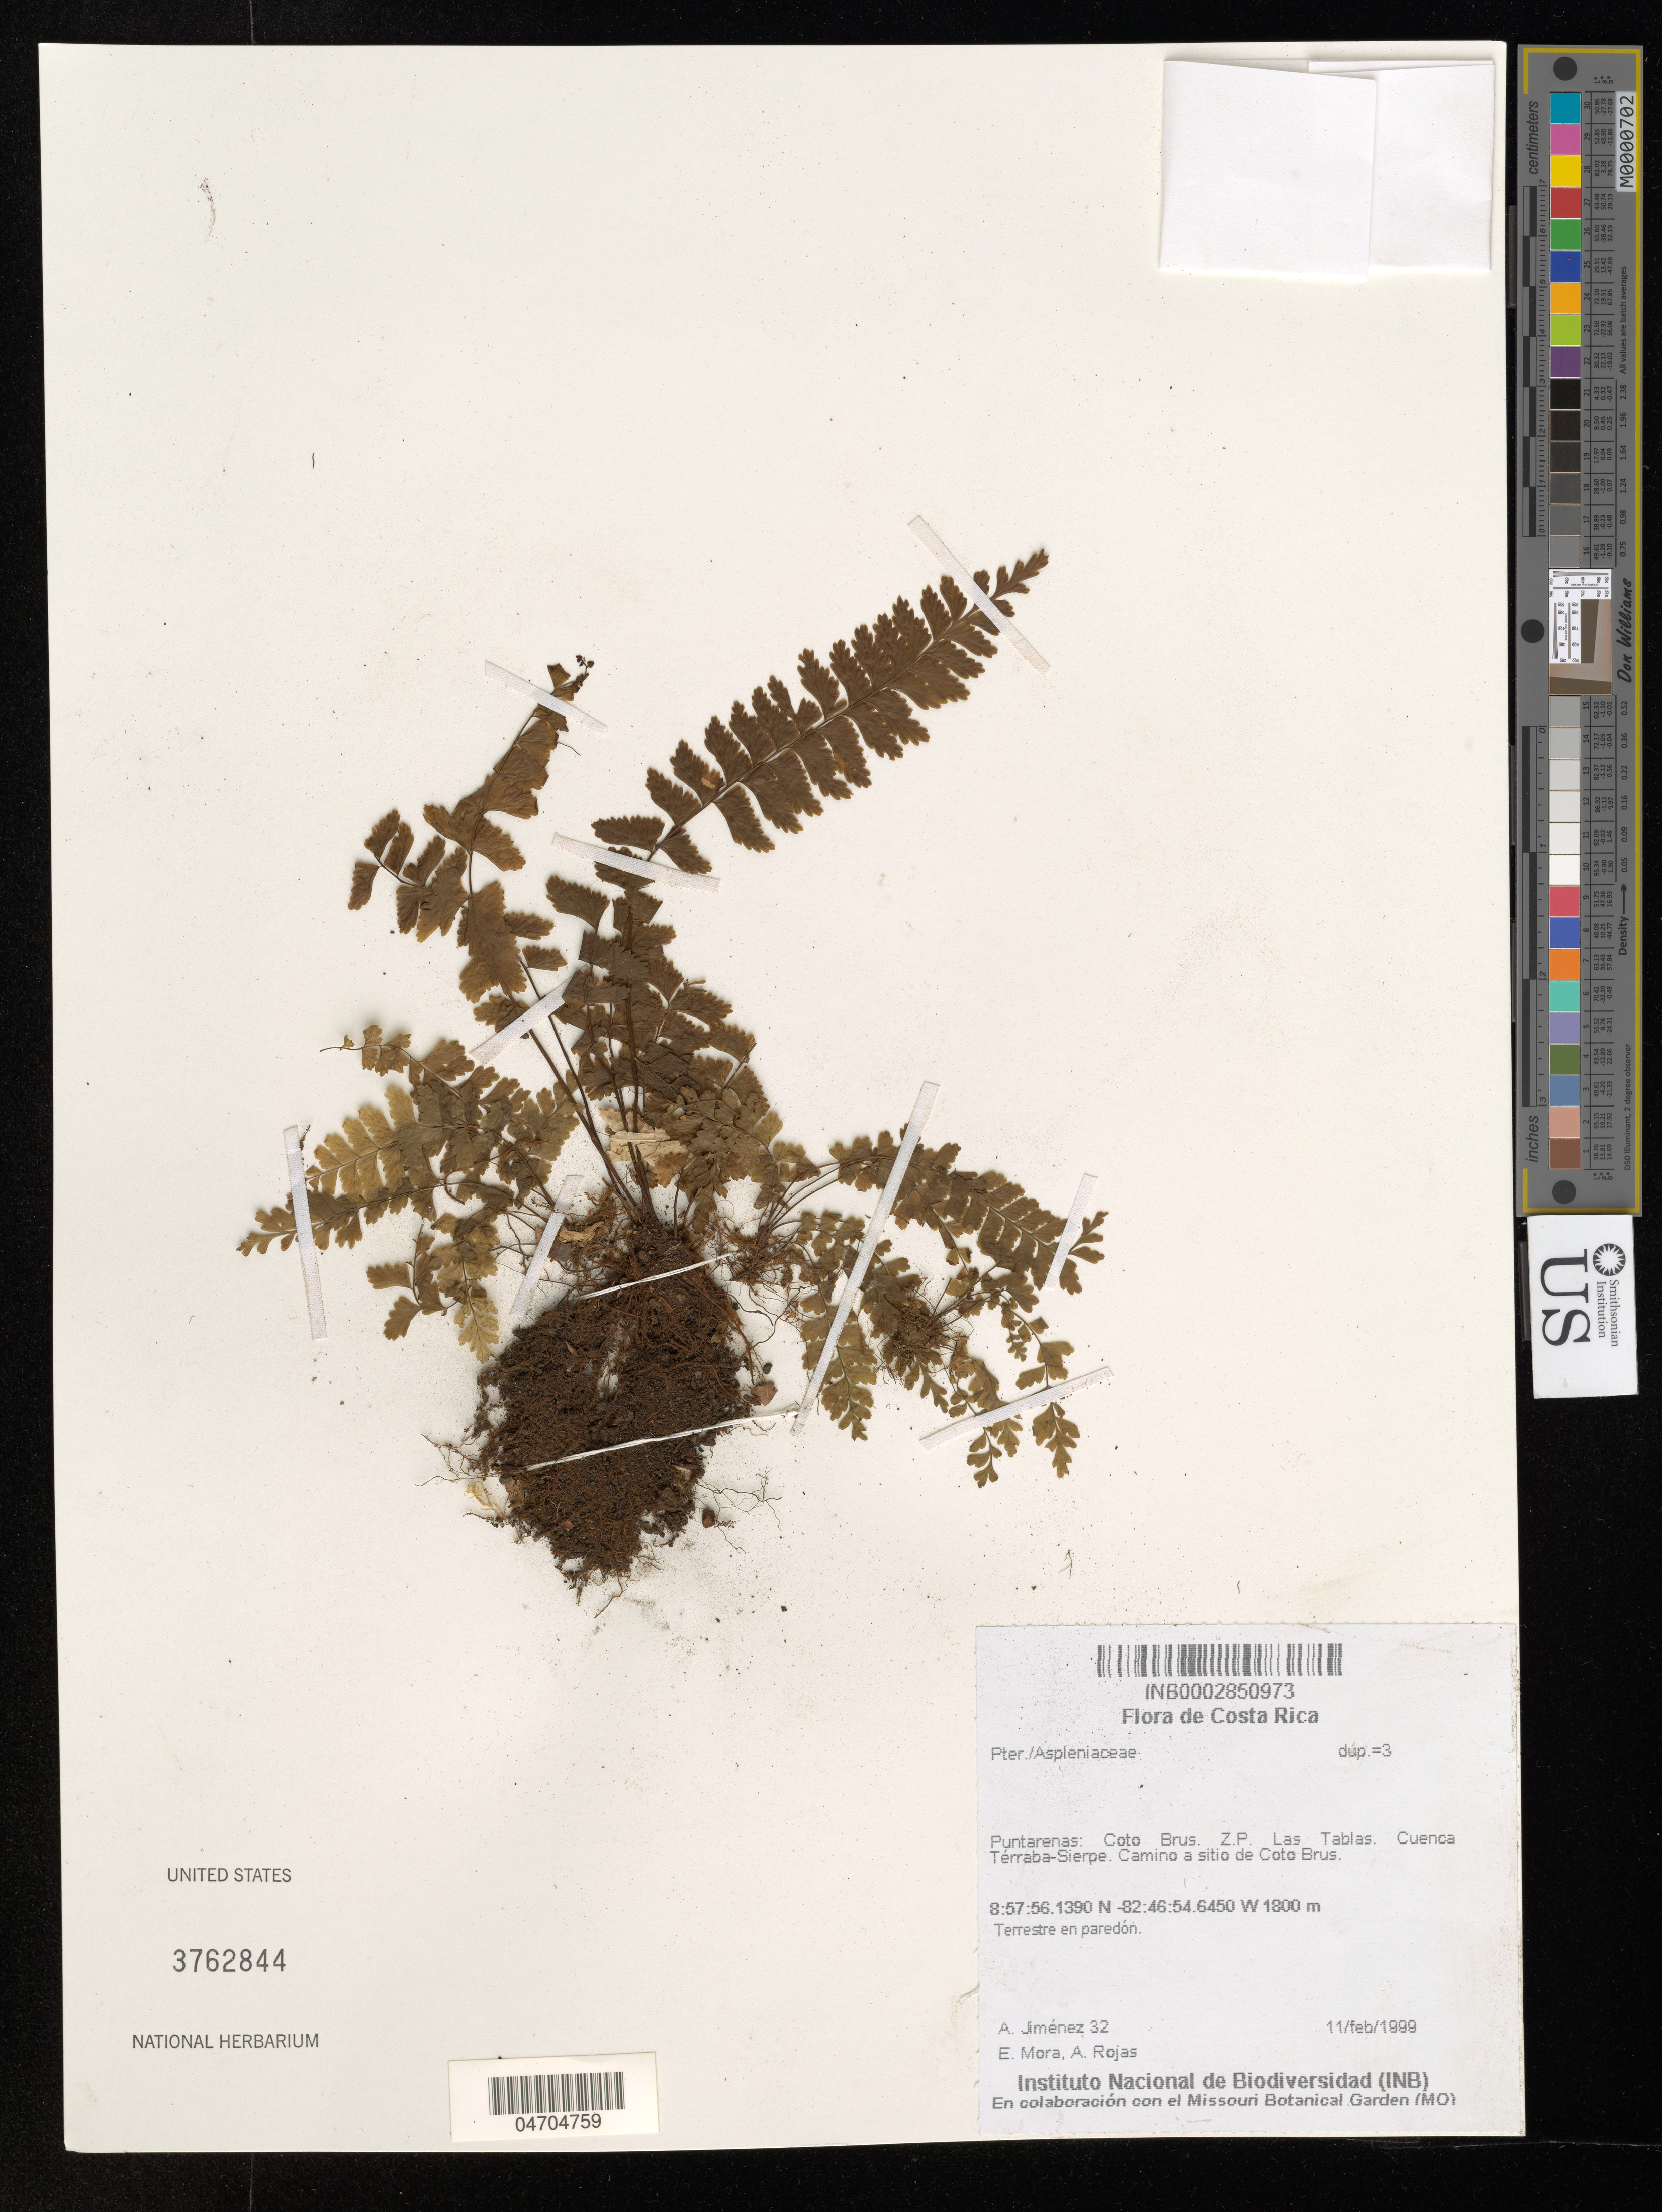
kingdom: Plantae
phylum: Tracheophyta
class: Magnoliopsida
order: Lamiales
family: Acanthaceae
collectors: A. Jimenez, E. Mora & A. Rojas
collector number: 32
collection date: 1999-02-11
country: Costa Rica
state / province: Puntarenas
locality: Coto Brus. Z. P. Las Tablas. Cuenca Térraba-Sierpe. Camino a sitio de Coto Brus.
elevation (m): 1800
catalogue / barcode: US 3762844